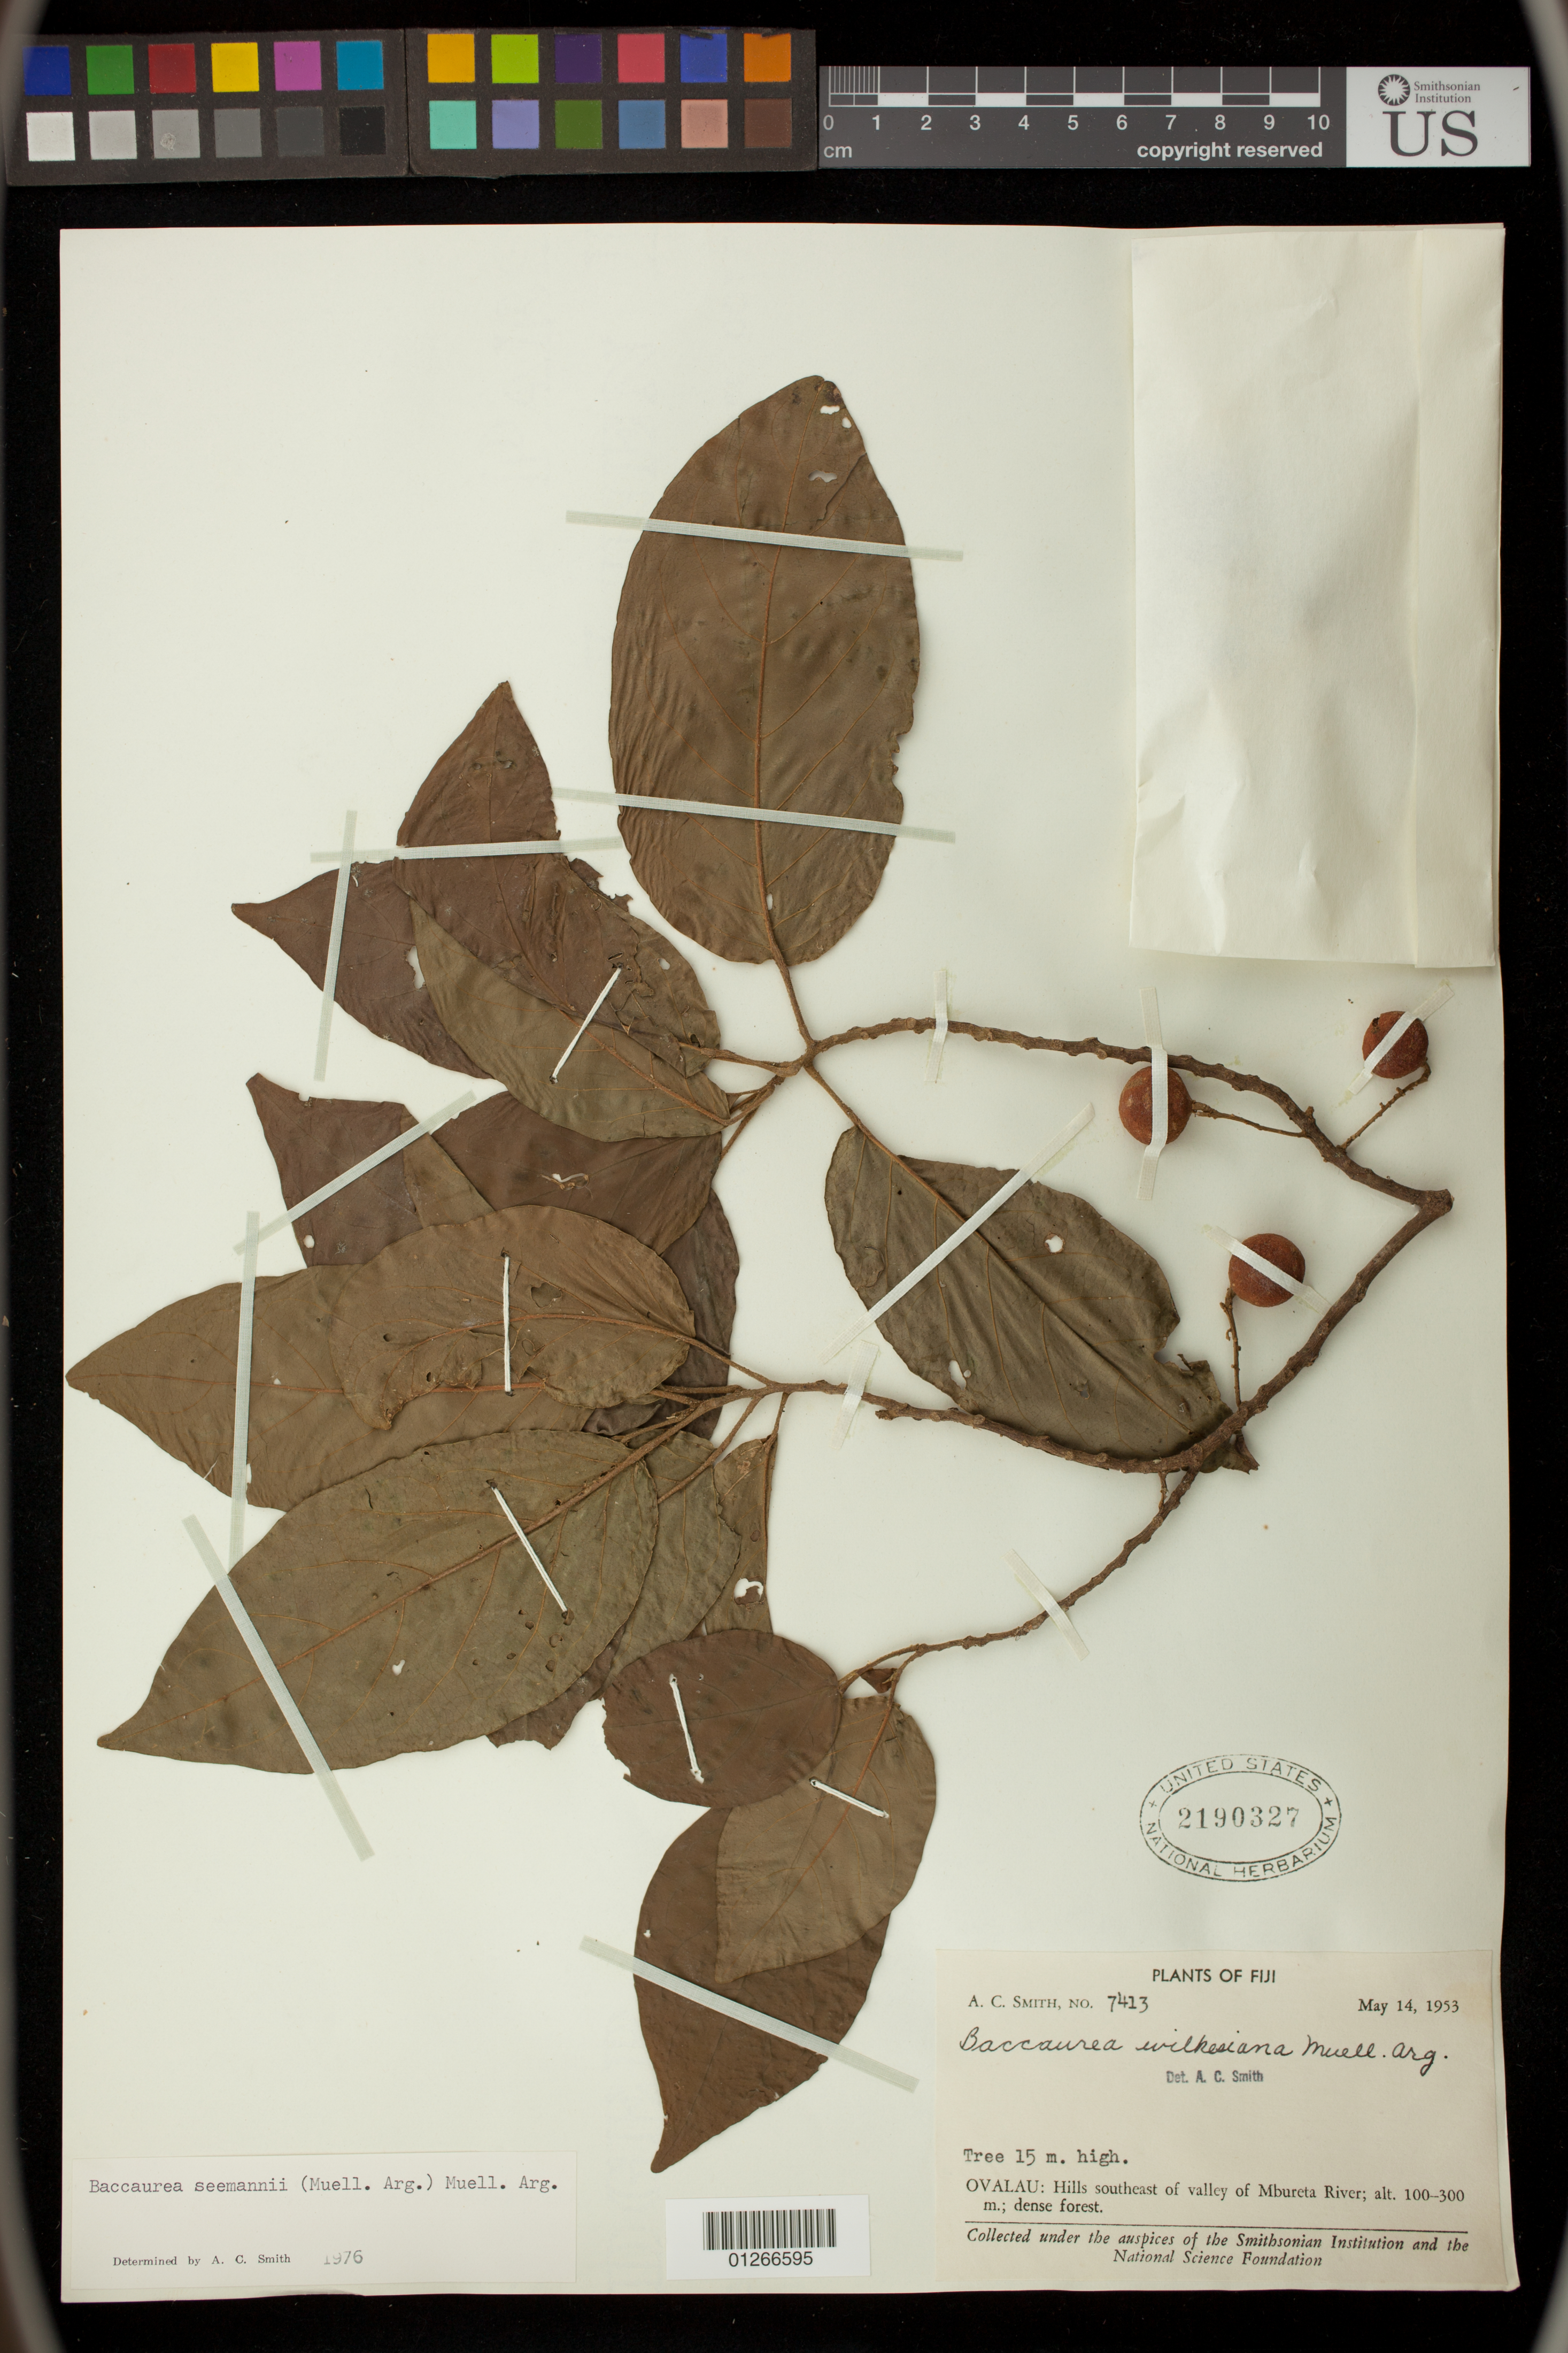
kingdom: Plantae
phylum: Tracheophyta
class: Magnoliopsida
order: Malpighiales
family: Phyllanthaceae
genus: Baccaurea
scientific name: Baccaurea seemannii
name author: (Müll. Arg.) Müll. Arg.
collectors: A. C. Smith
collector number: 7413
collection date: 1953-05-14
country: Fiji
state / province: Eastern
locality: Ovalau: Hills southeast of valley of Mbureta River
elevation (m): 100